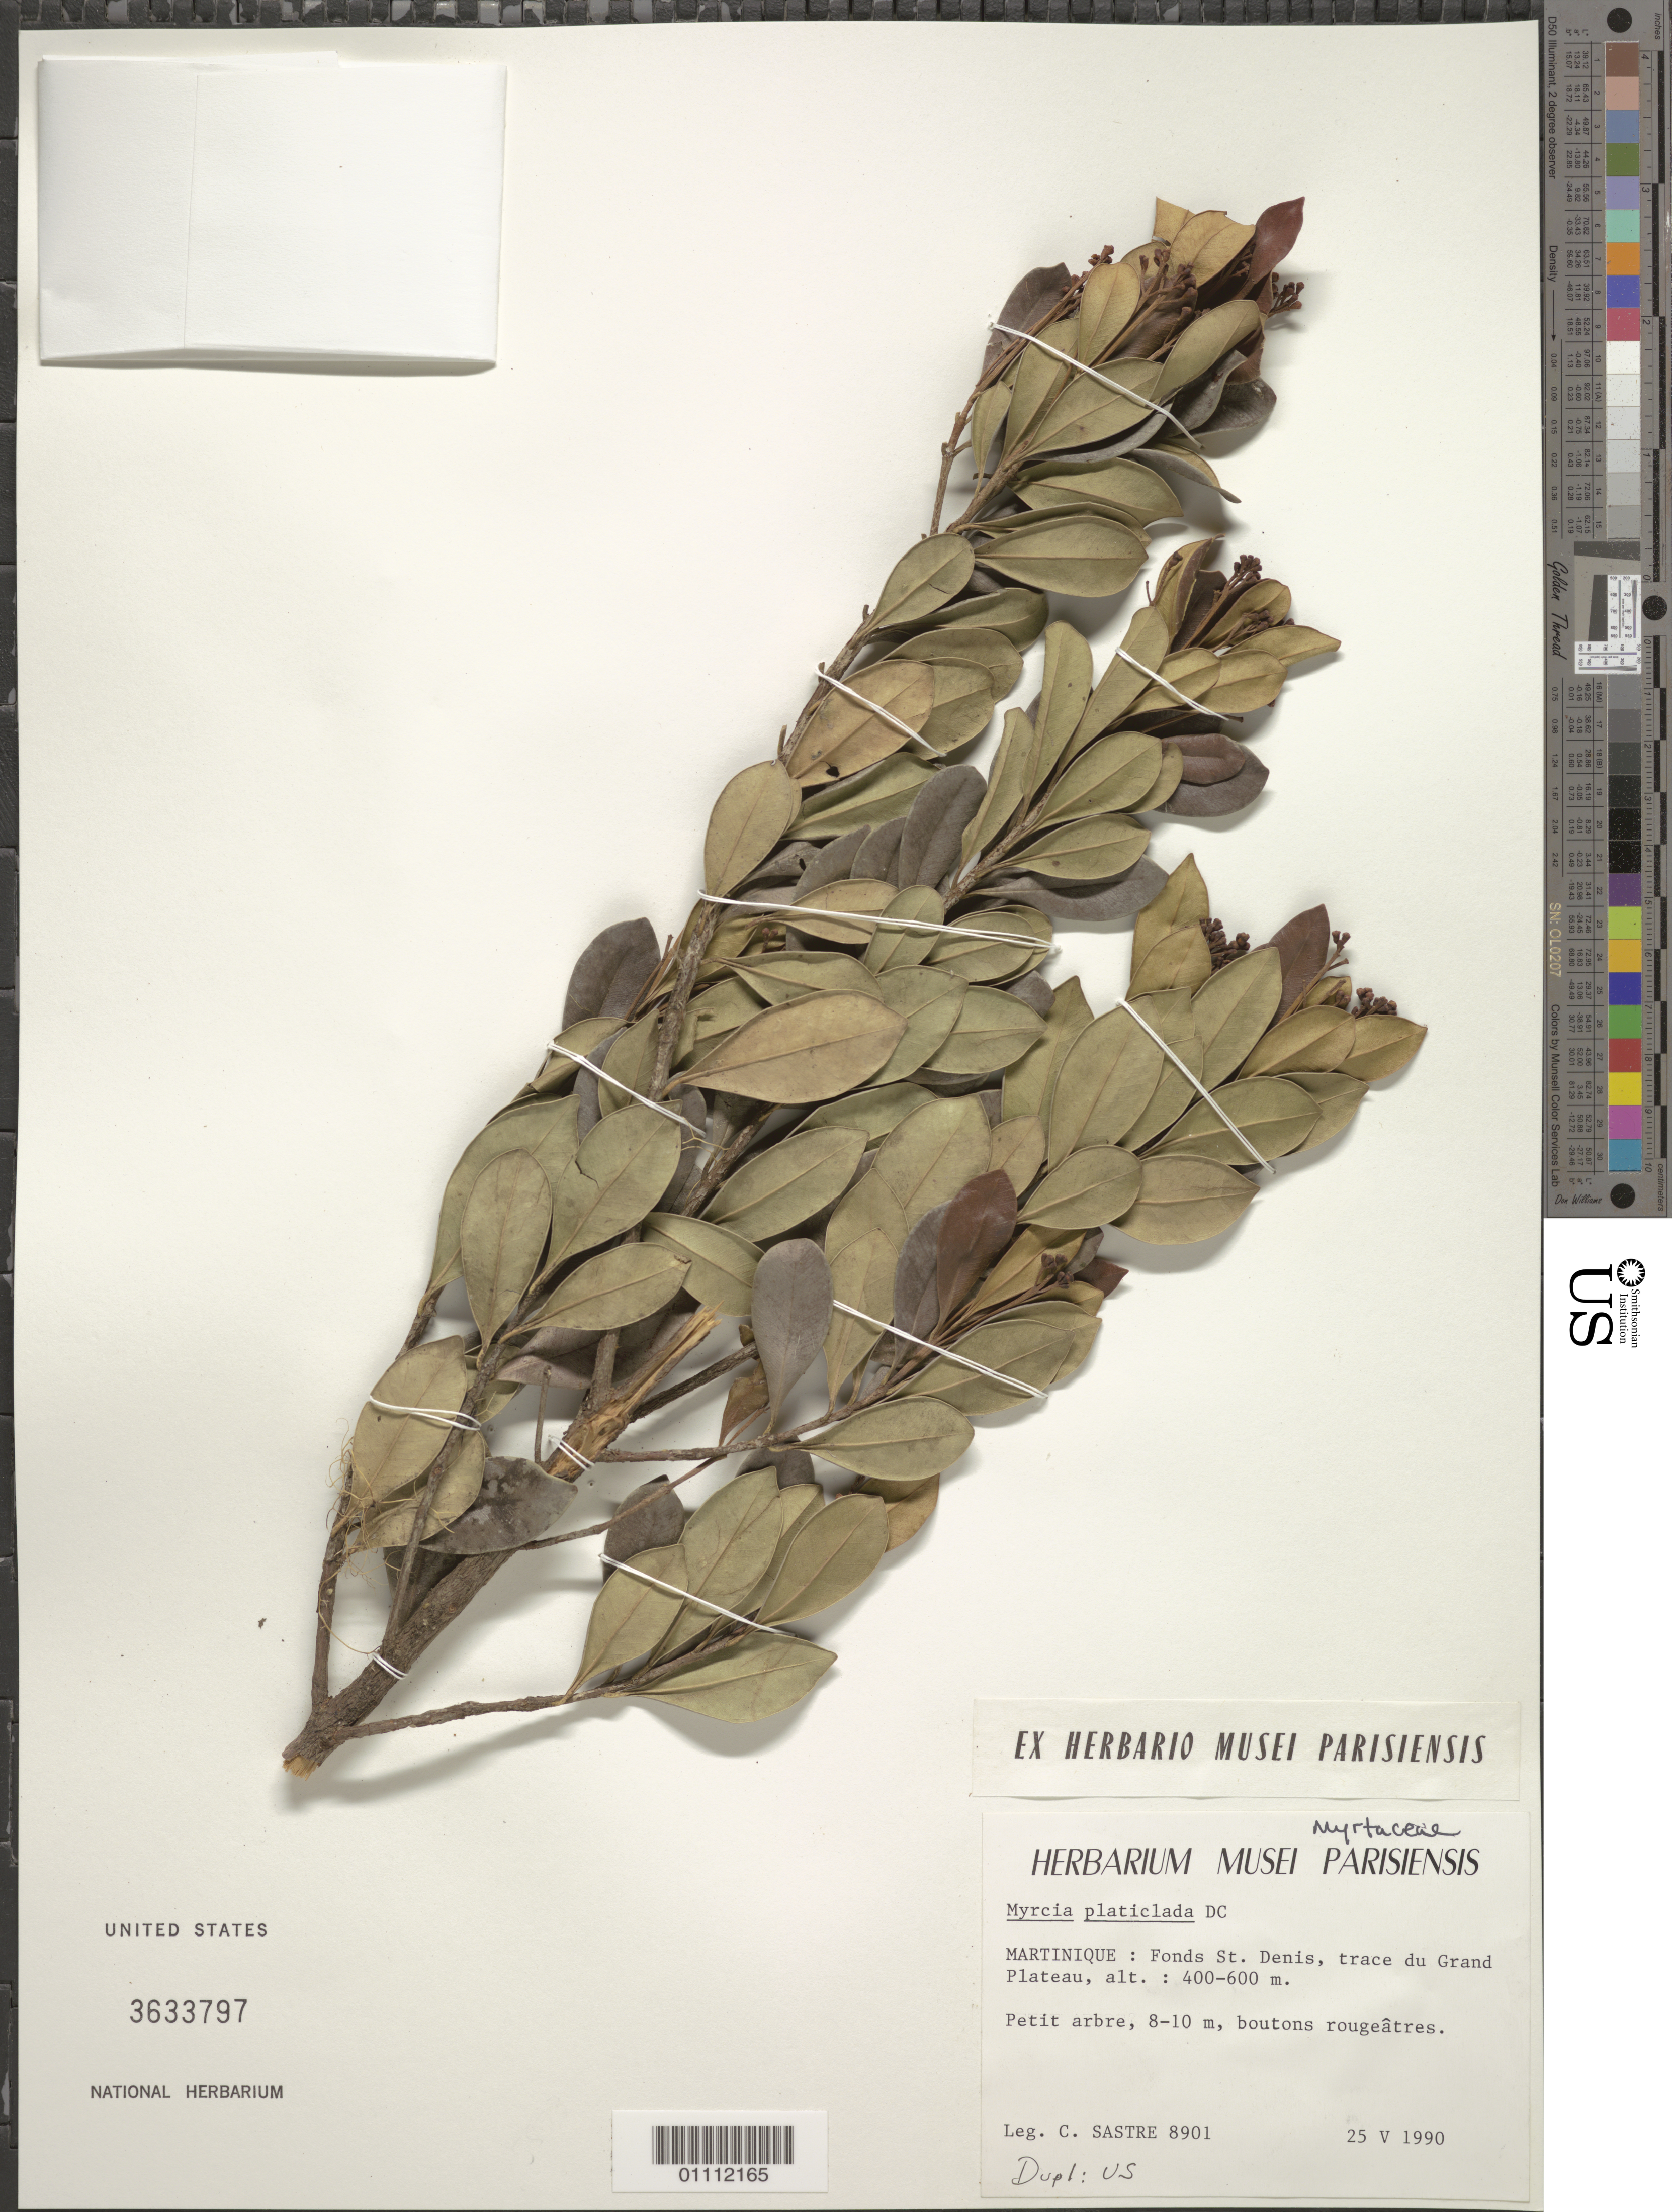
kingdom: Plantae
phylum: Tracheophyta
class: Magnoliopsida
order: Myrtales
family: Myrtaceae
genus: Myrcia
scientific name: Myrcia platyclada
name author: DC.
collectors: C. H. L. Sastre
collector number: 8901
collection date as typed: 25 May 1990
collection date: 1990-05-25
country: Martinique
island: Martinique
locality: Fonds St. Denis, trace du Grand Plateau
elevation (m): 400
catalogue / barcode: US 3633797